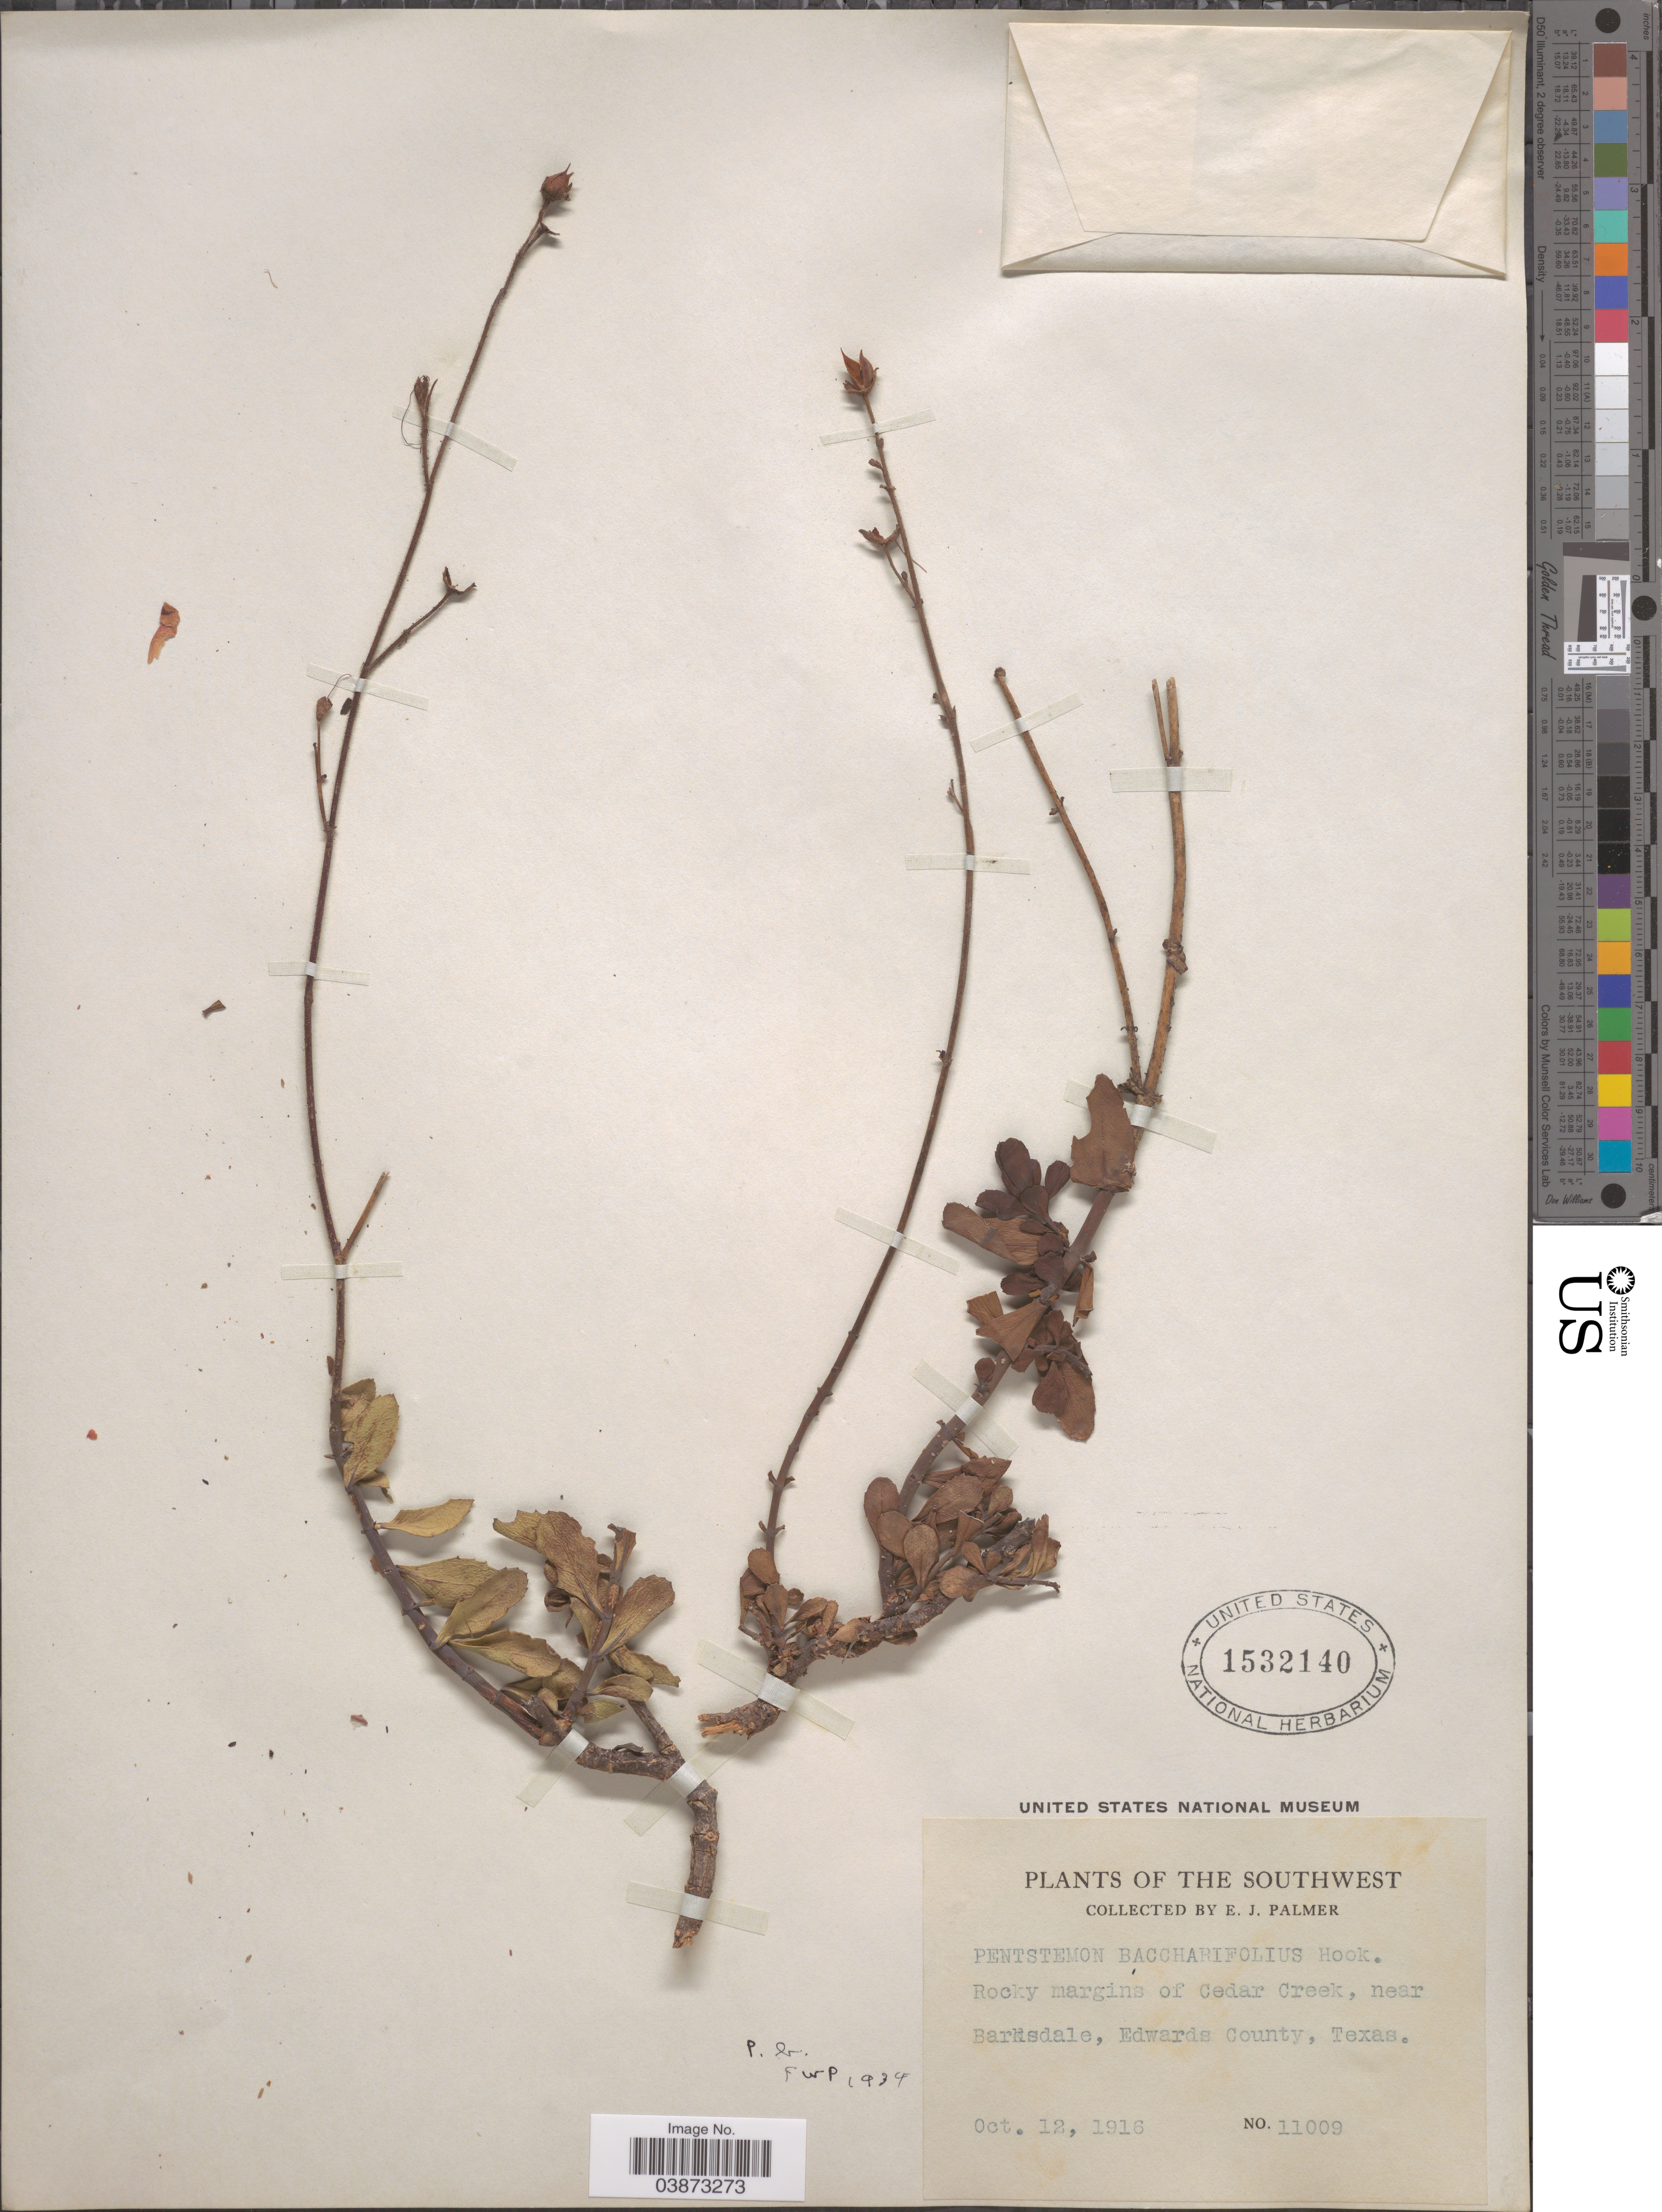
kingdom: Plantae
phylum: Tracheophyta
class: Magnoliopsida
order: Lamiales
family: Plantaginaceae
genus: Penstemon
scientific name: Penstemon baccharifolius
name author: Hook.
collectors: E. J. Palmer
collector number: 11009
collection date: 1916-10-12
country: United States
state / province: Texas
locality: The Southwest. Rocky margins of Cedar Creek, near Barksdale, Edwards County.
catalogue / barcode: US 1532140